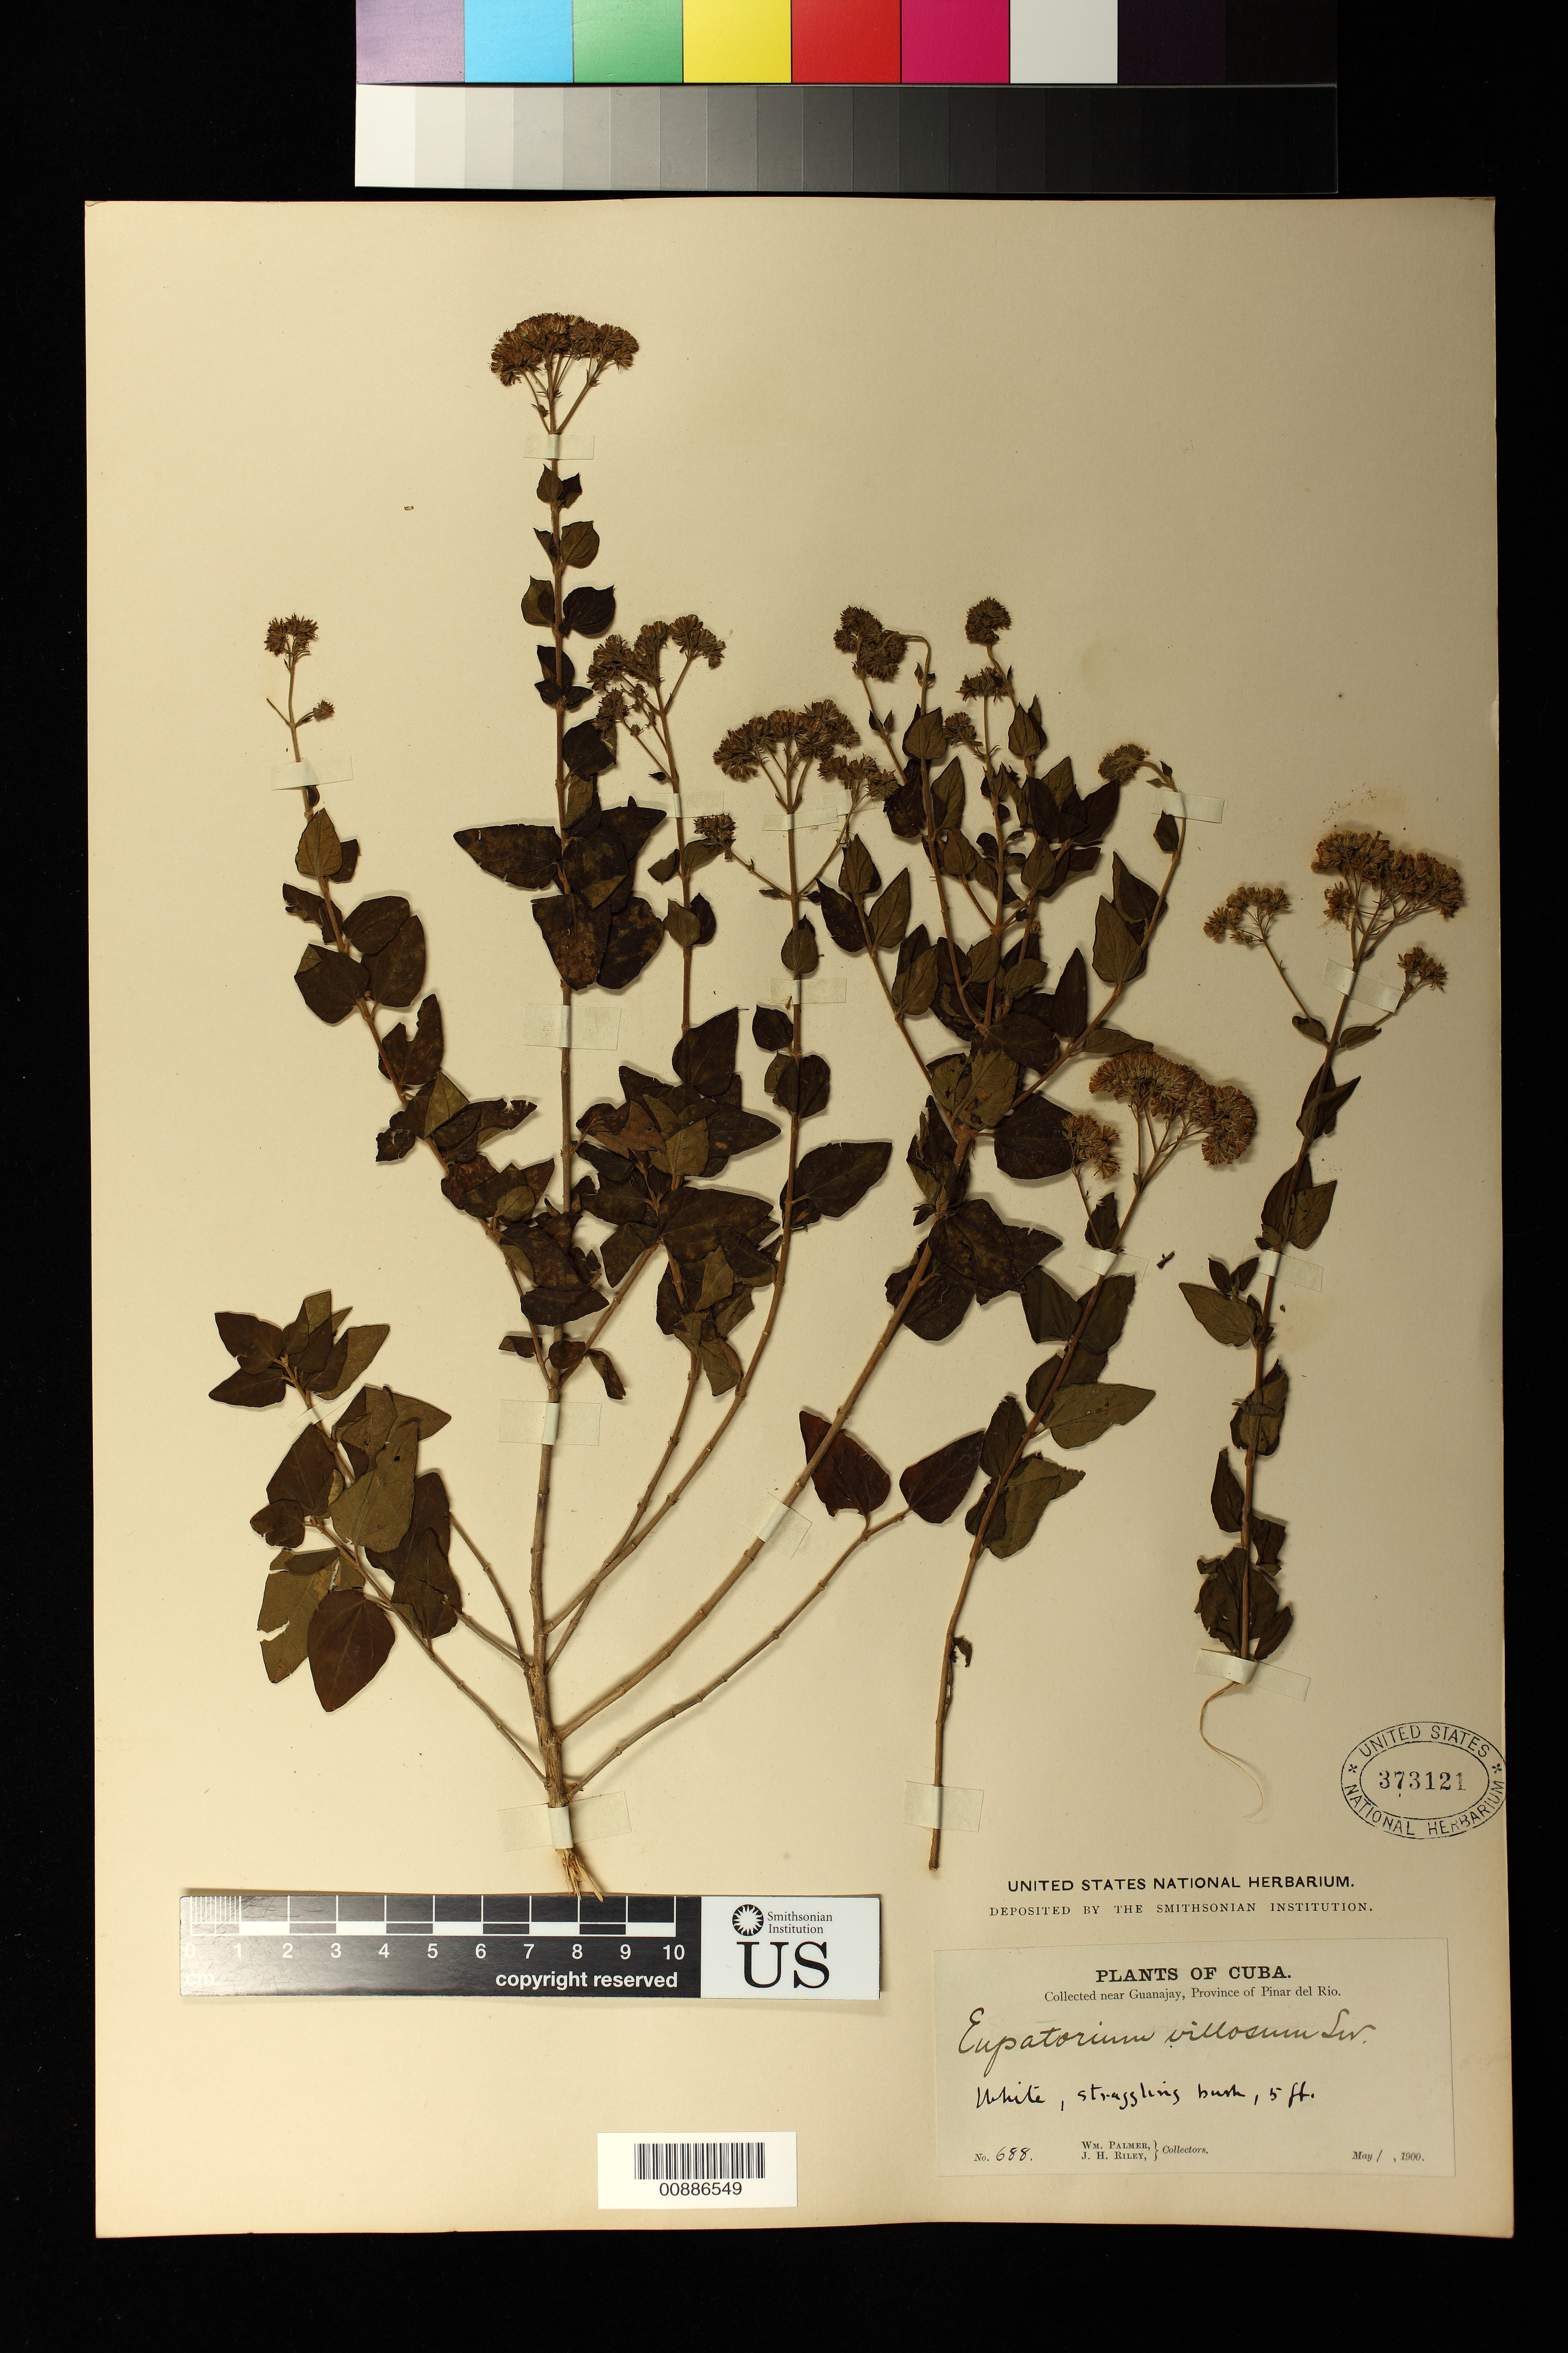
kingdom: Plantae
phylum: Tracheophyta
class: Magnoliopsida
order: Asterales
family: Asteraceae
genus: Koanophyllon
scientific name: Koanophyllon villosum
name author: (Sw.) R.M. King & H. Rob.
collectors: W. Palmer & J. H. Riley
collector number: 688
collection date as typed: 01 May 1900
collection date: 1900-05-01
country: Cuba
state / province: Pinar del Río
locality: Near Guanajay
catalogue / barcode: US 373121